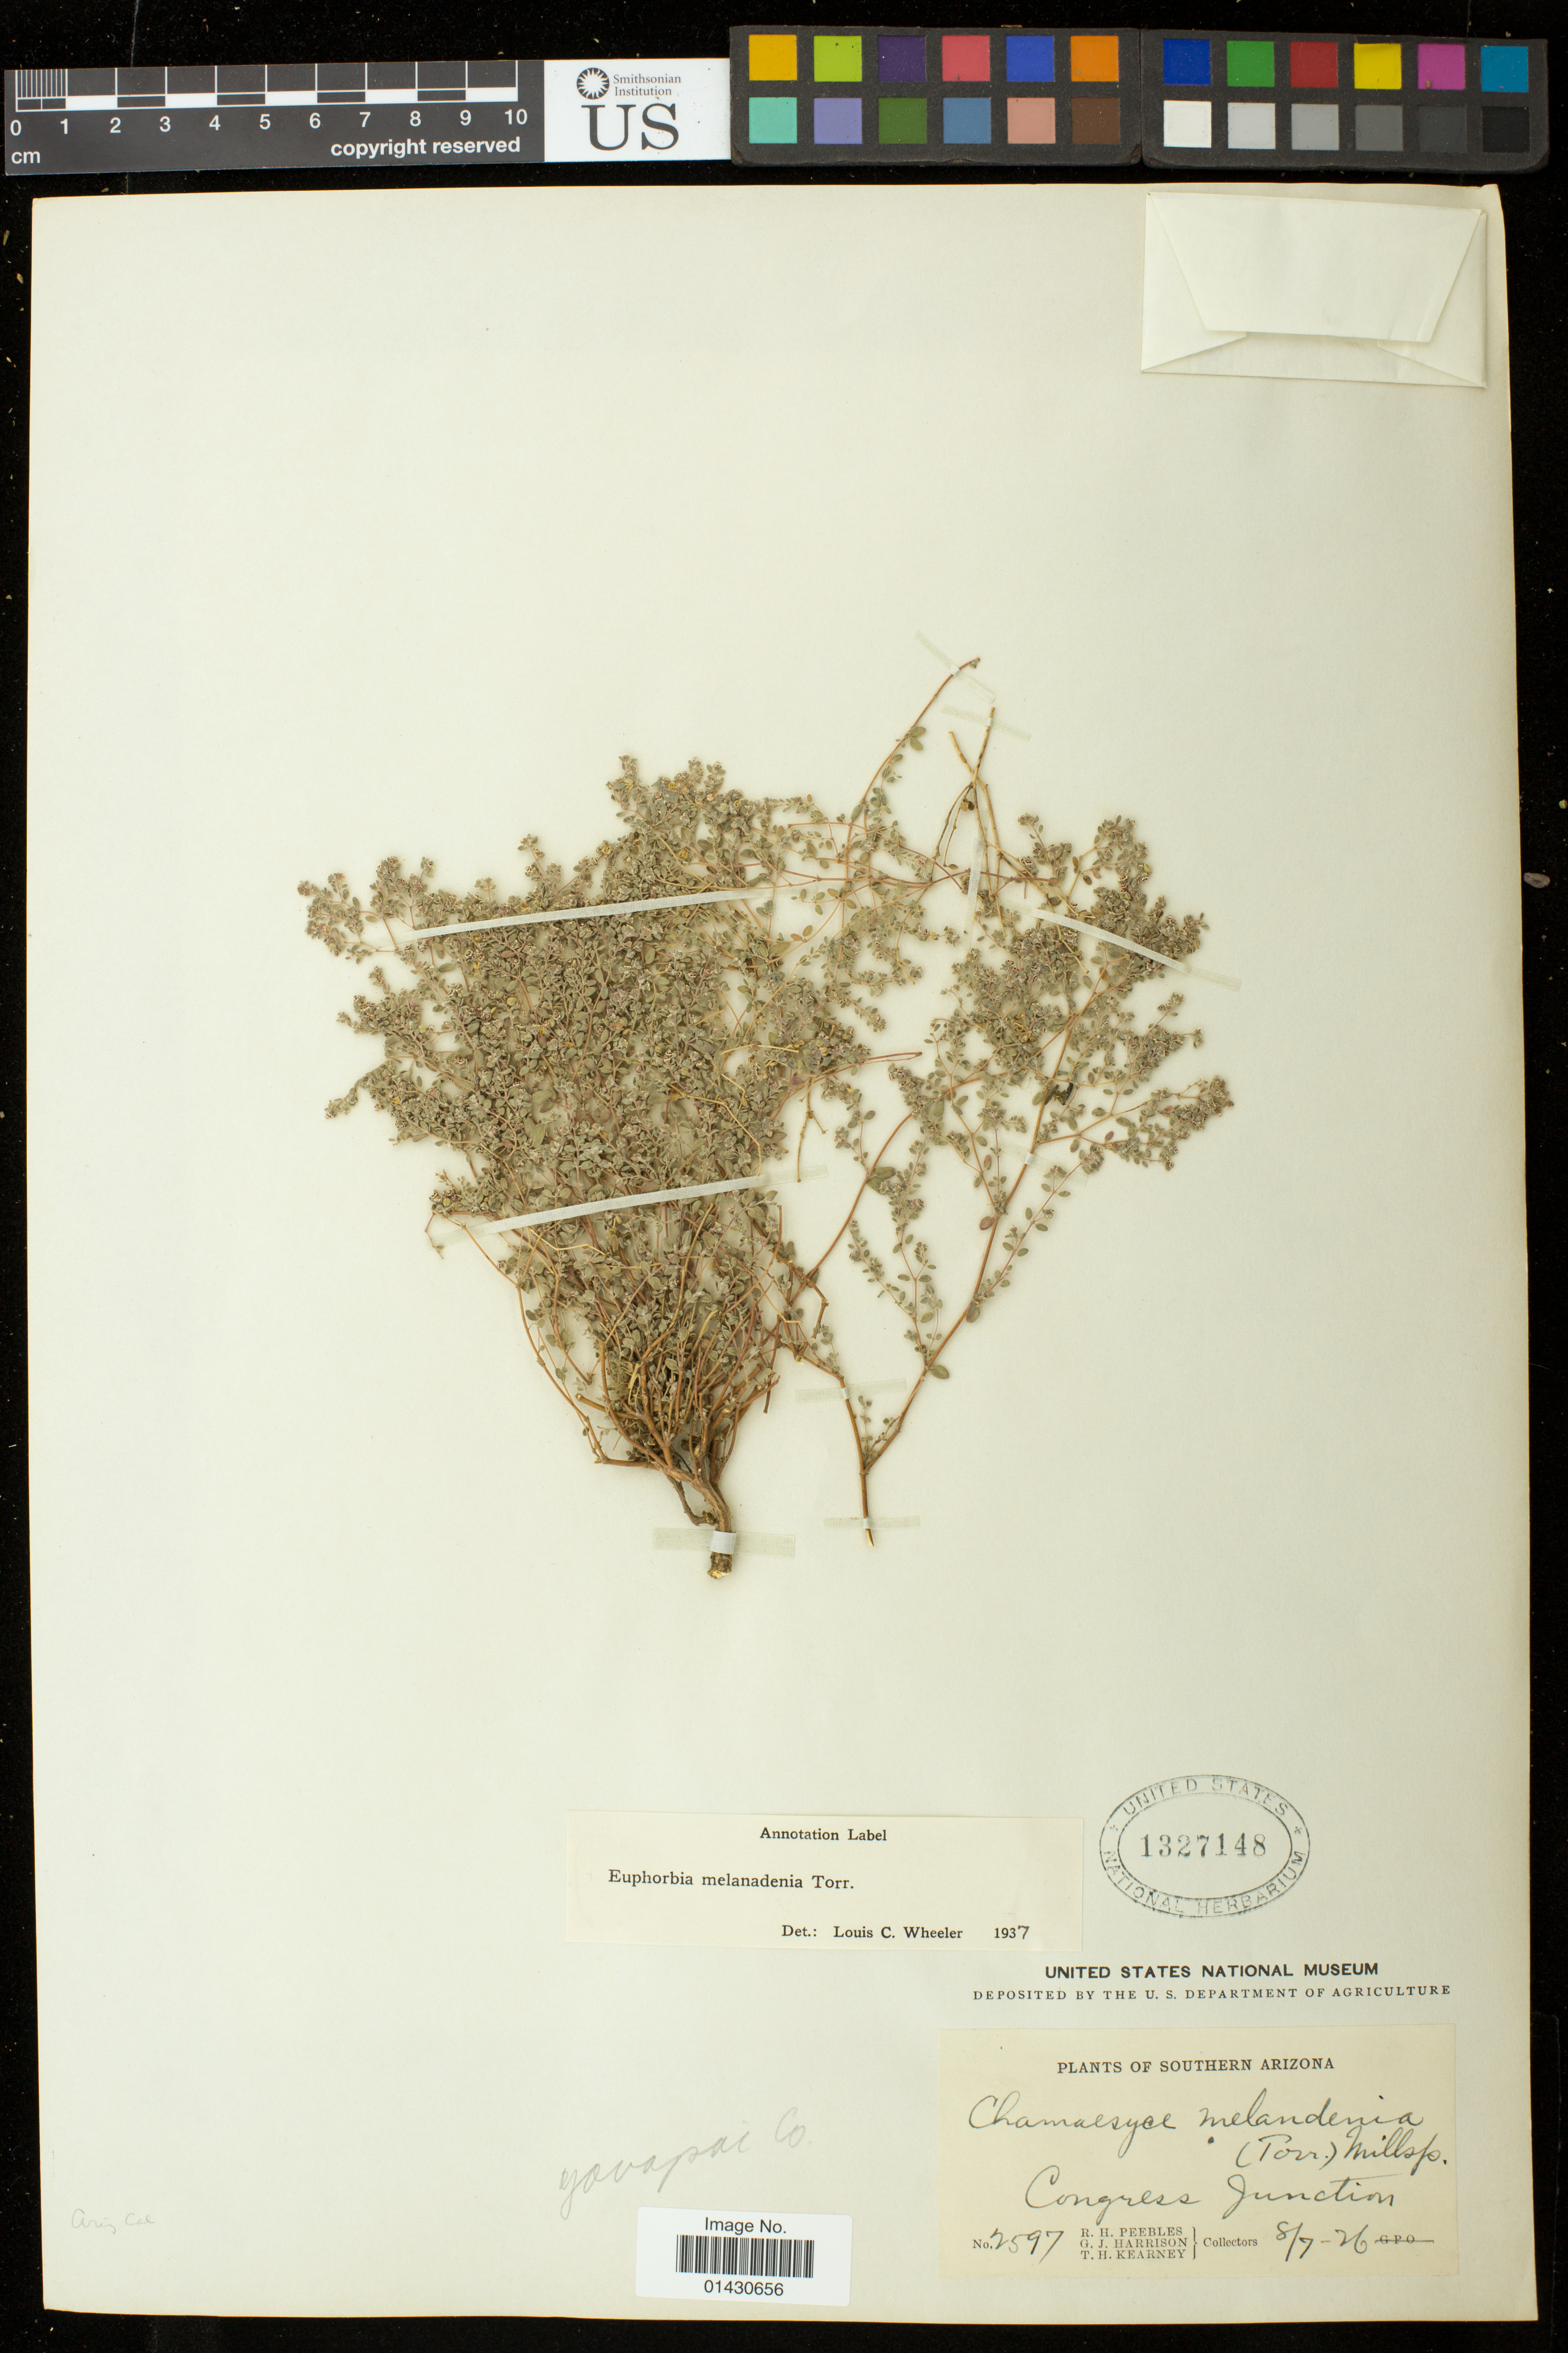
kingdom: Plantae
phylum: Tracheophyta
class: Magnoliopsida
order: Malpighiales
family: Euphorbiaceae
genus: Euphorbia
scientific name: Euphorbia melanadenia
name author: Torr.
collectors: R. H. Peebles, G. J. Harrison & T. H. Kearney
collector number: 2597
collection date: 1926-08-07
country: United States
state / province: Arizona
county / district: Yavapai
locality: Congress Junction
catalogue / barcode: US 1327148